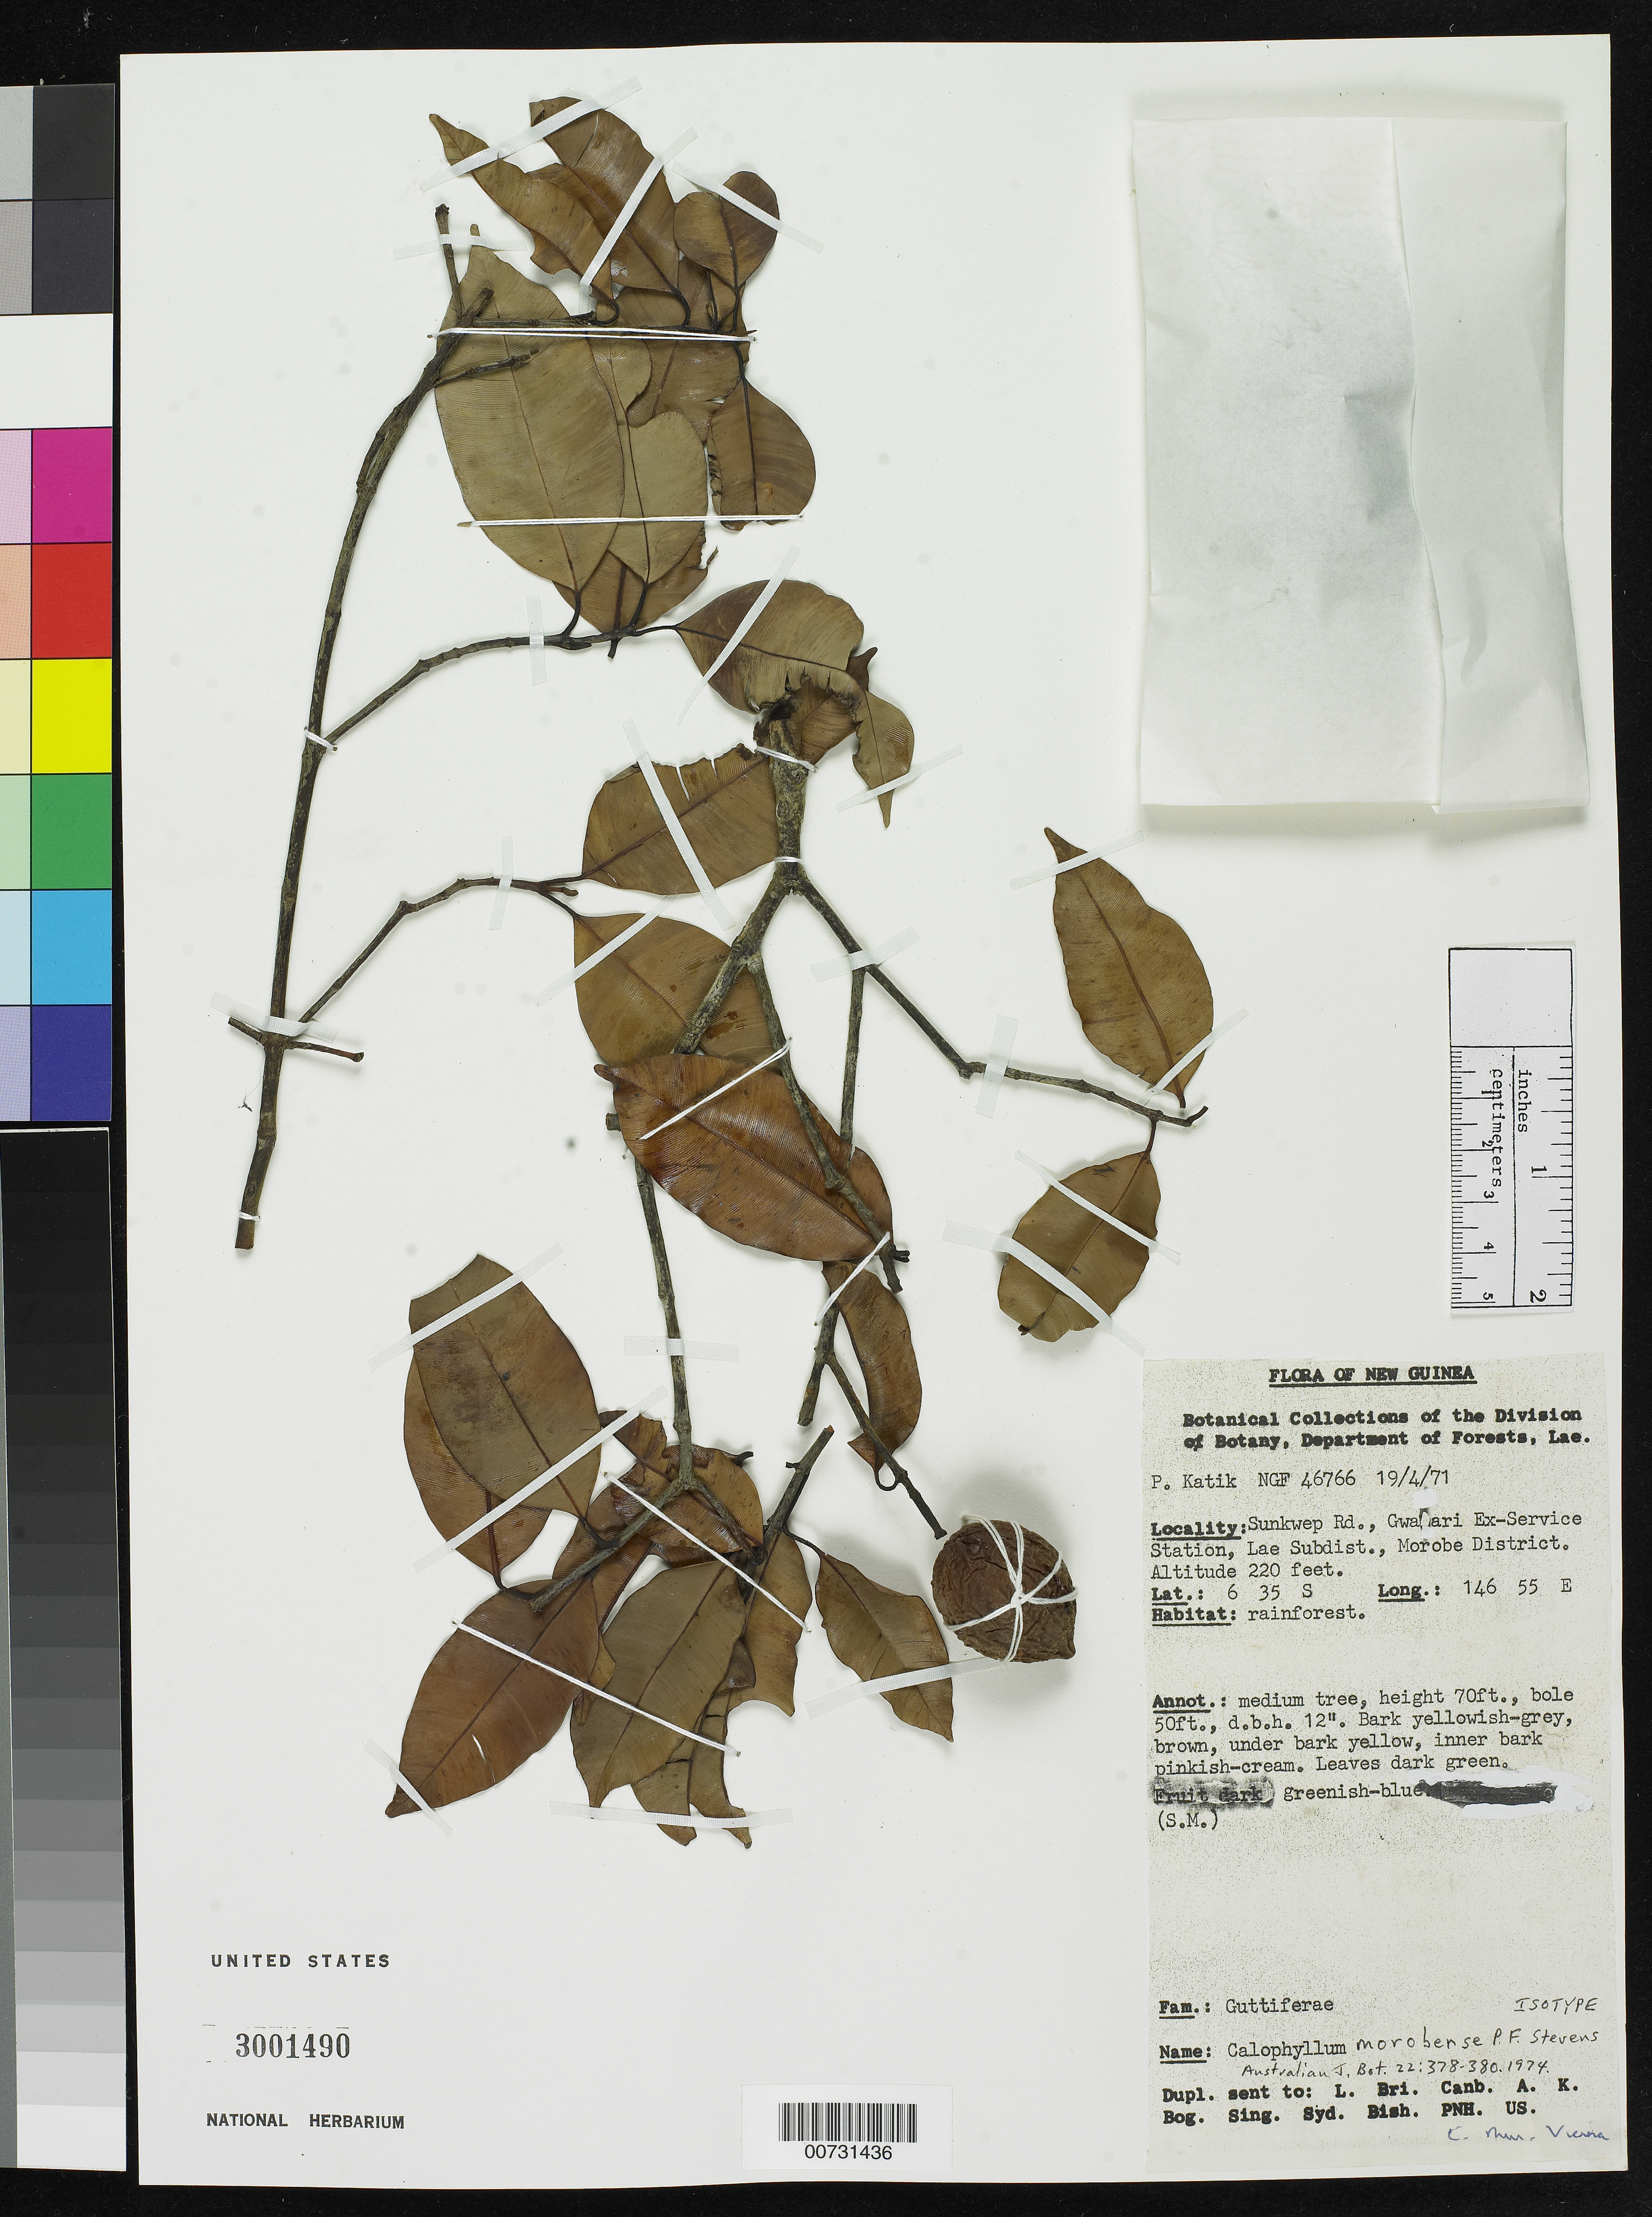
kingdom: Plantae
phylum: Tracheophyta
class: Magnoliopsida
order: Malpighiales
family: Calophyllaceae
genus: Calophyllum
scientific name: Calophyllum morobensis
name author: P.F. Stevens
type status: Isotype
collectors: P. Katik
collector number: NGF 46766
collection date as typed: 19 Apr 1971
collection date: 1971-04-19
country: Papua New Guinea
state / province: Morobe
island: New Guinea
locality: Sunkwep [protologue "Situm"] Rd., Gwaari Ex-Service Station, Lae Subdist., Morobe District.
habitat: Rainforest.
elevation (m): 67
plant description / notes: Holotype at LAE.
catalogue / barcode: US 3001490